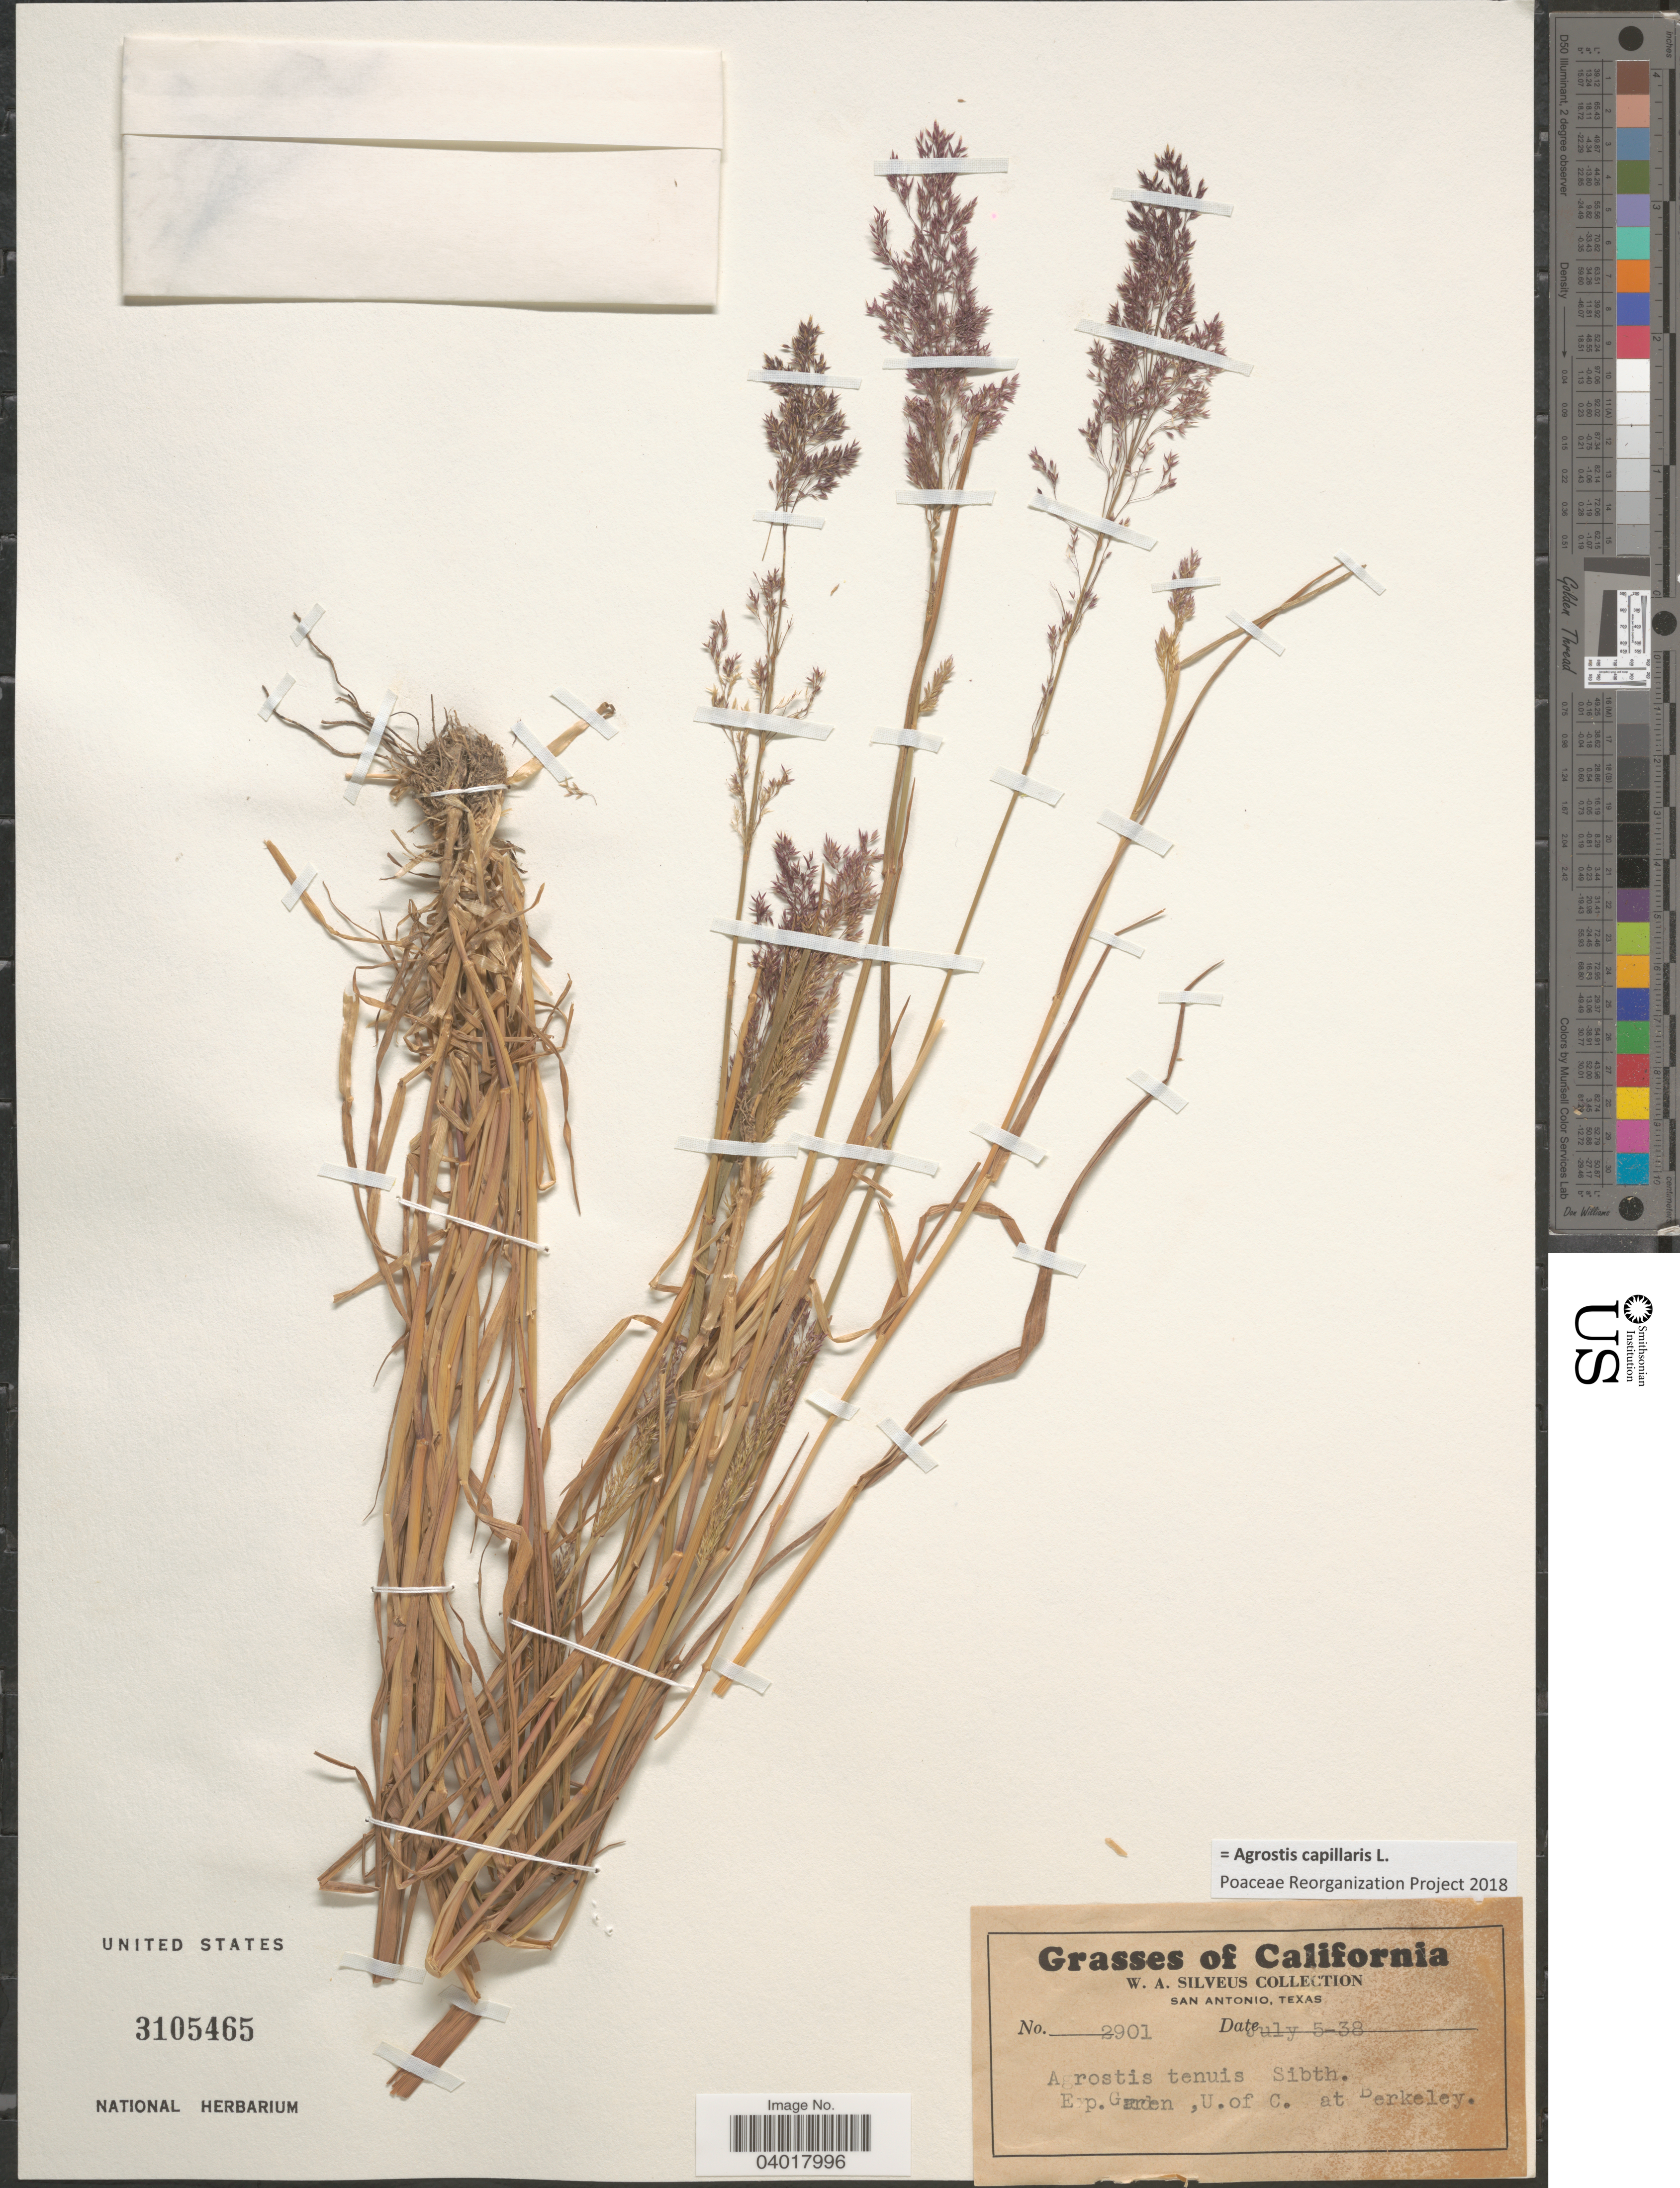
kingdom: Plantae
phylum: Tracheophyta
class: Liliopsida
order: Poales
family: Poaceae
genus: Agrostis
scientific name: Agrostis capillaris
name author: L.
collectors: W. Silveus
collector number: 2901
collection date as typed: Transcribed d/m/y: 5/7/38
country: United States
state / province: California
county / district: Alameda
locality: Exp. Garden., U. of C. at Berkeley.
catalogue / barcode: US 3105465